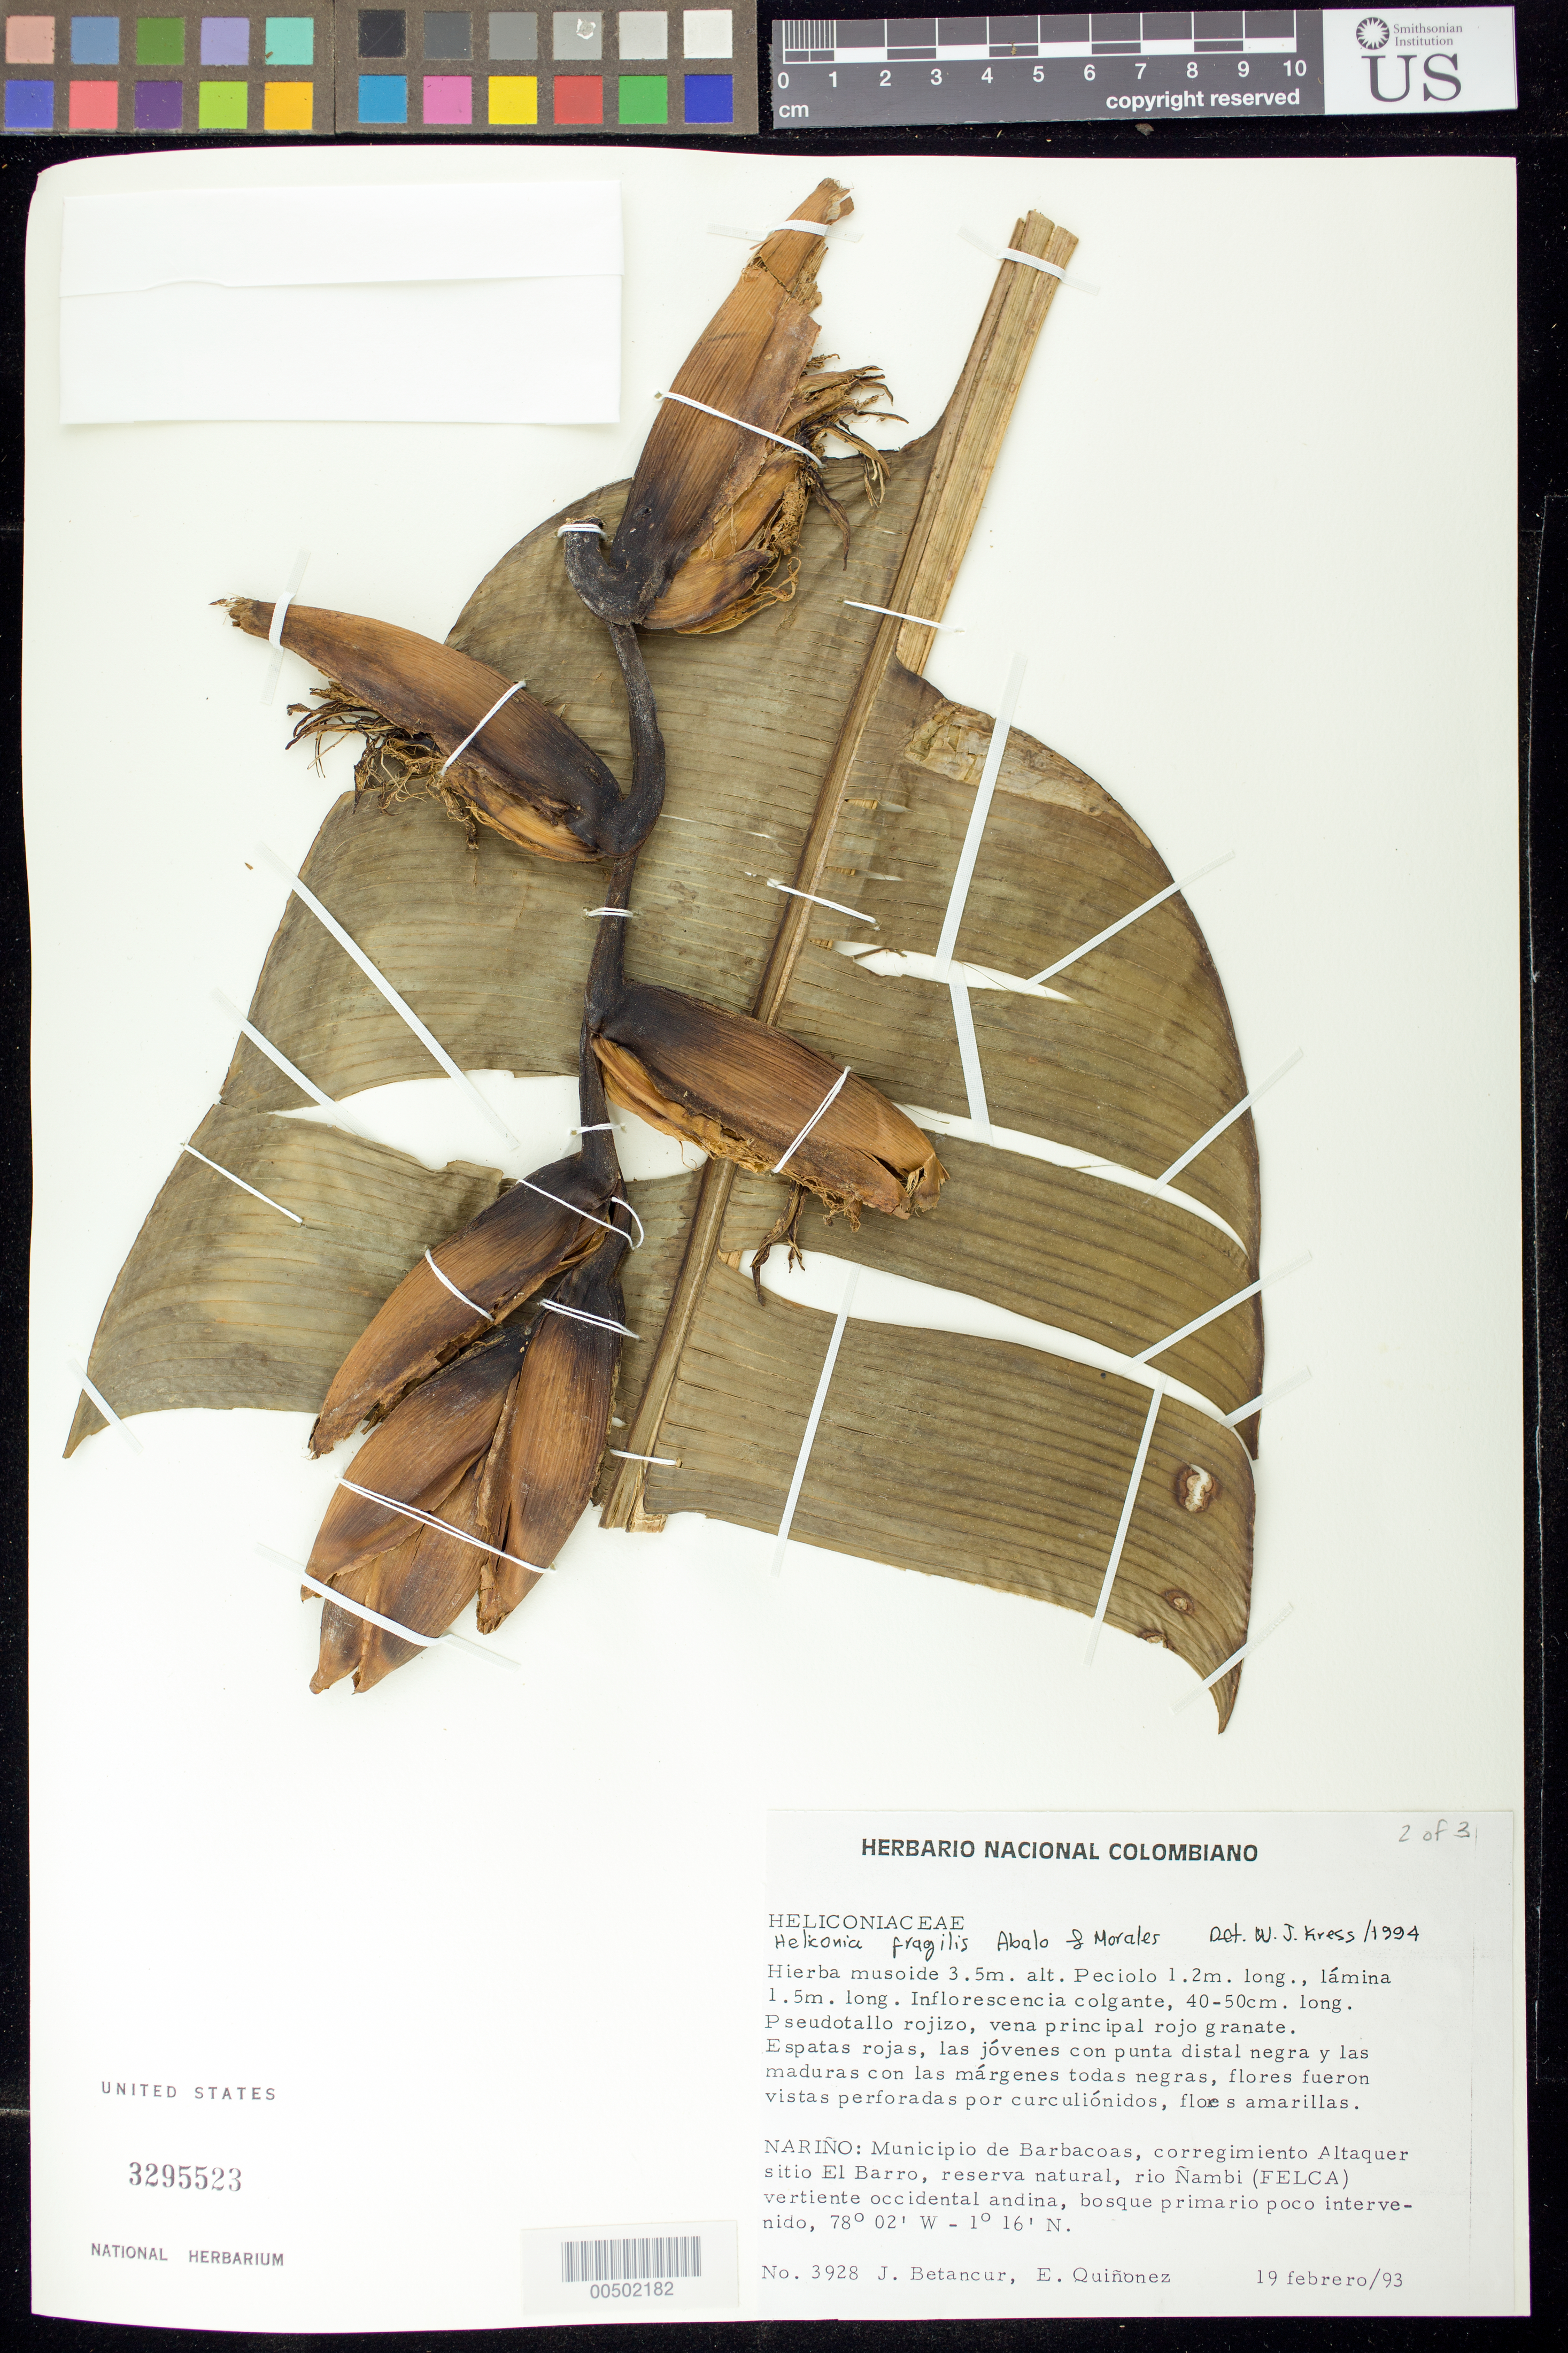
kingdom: Plantae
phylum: Tracheophyta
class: Liliopsida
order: Zingiberales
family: Heliconiaceae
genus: Heliconia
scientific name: Heliconia fragilis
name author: Abalo & G. Morales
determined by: Kress, W. J., (US), Smithsonian Institution - National Museum of Natural History (UNITED STATES)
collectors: J. C. Betancur & E. Quinonez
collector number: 3928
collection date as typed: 19 Feb 1993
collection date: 1993-02-19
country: Colombia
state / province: Nariño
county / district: Barbacoas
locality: Corregimiento Altaquer Sitio el Barro, Reserva Natural, Rio Nambi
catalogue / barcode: US 3295523